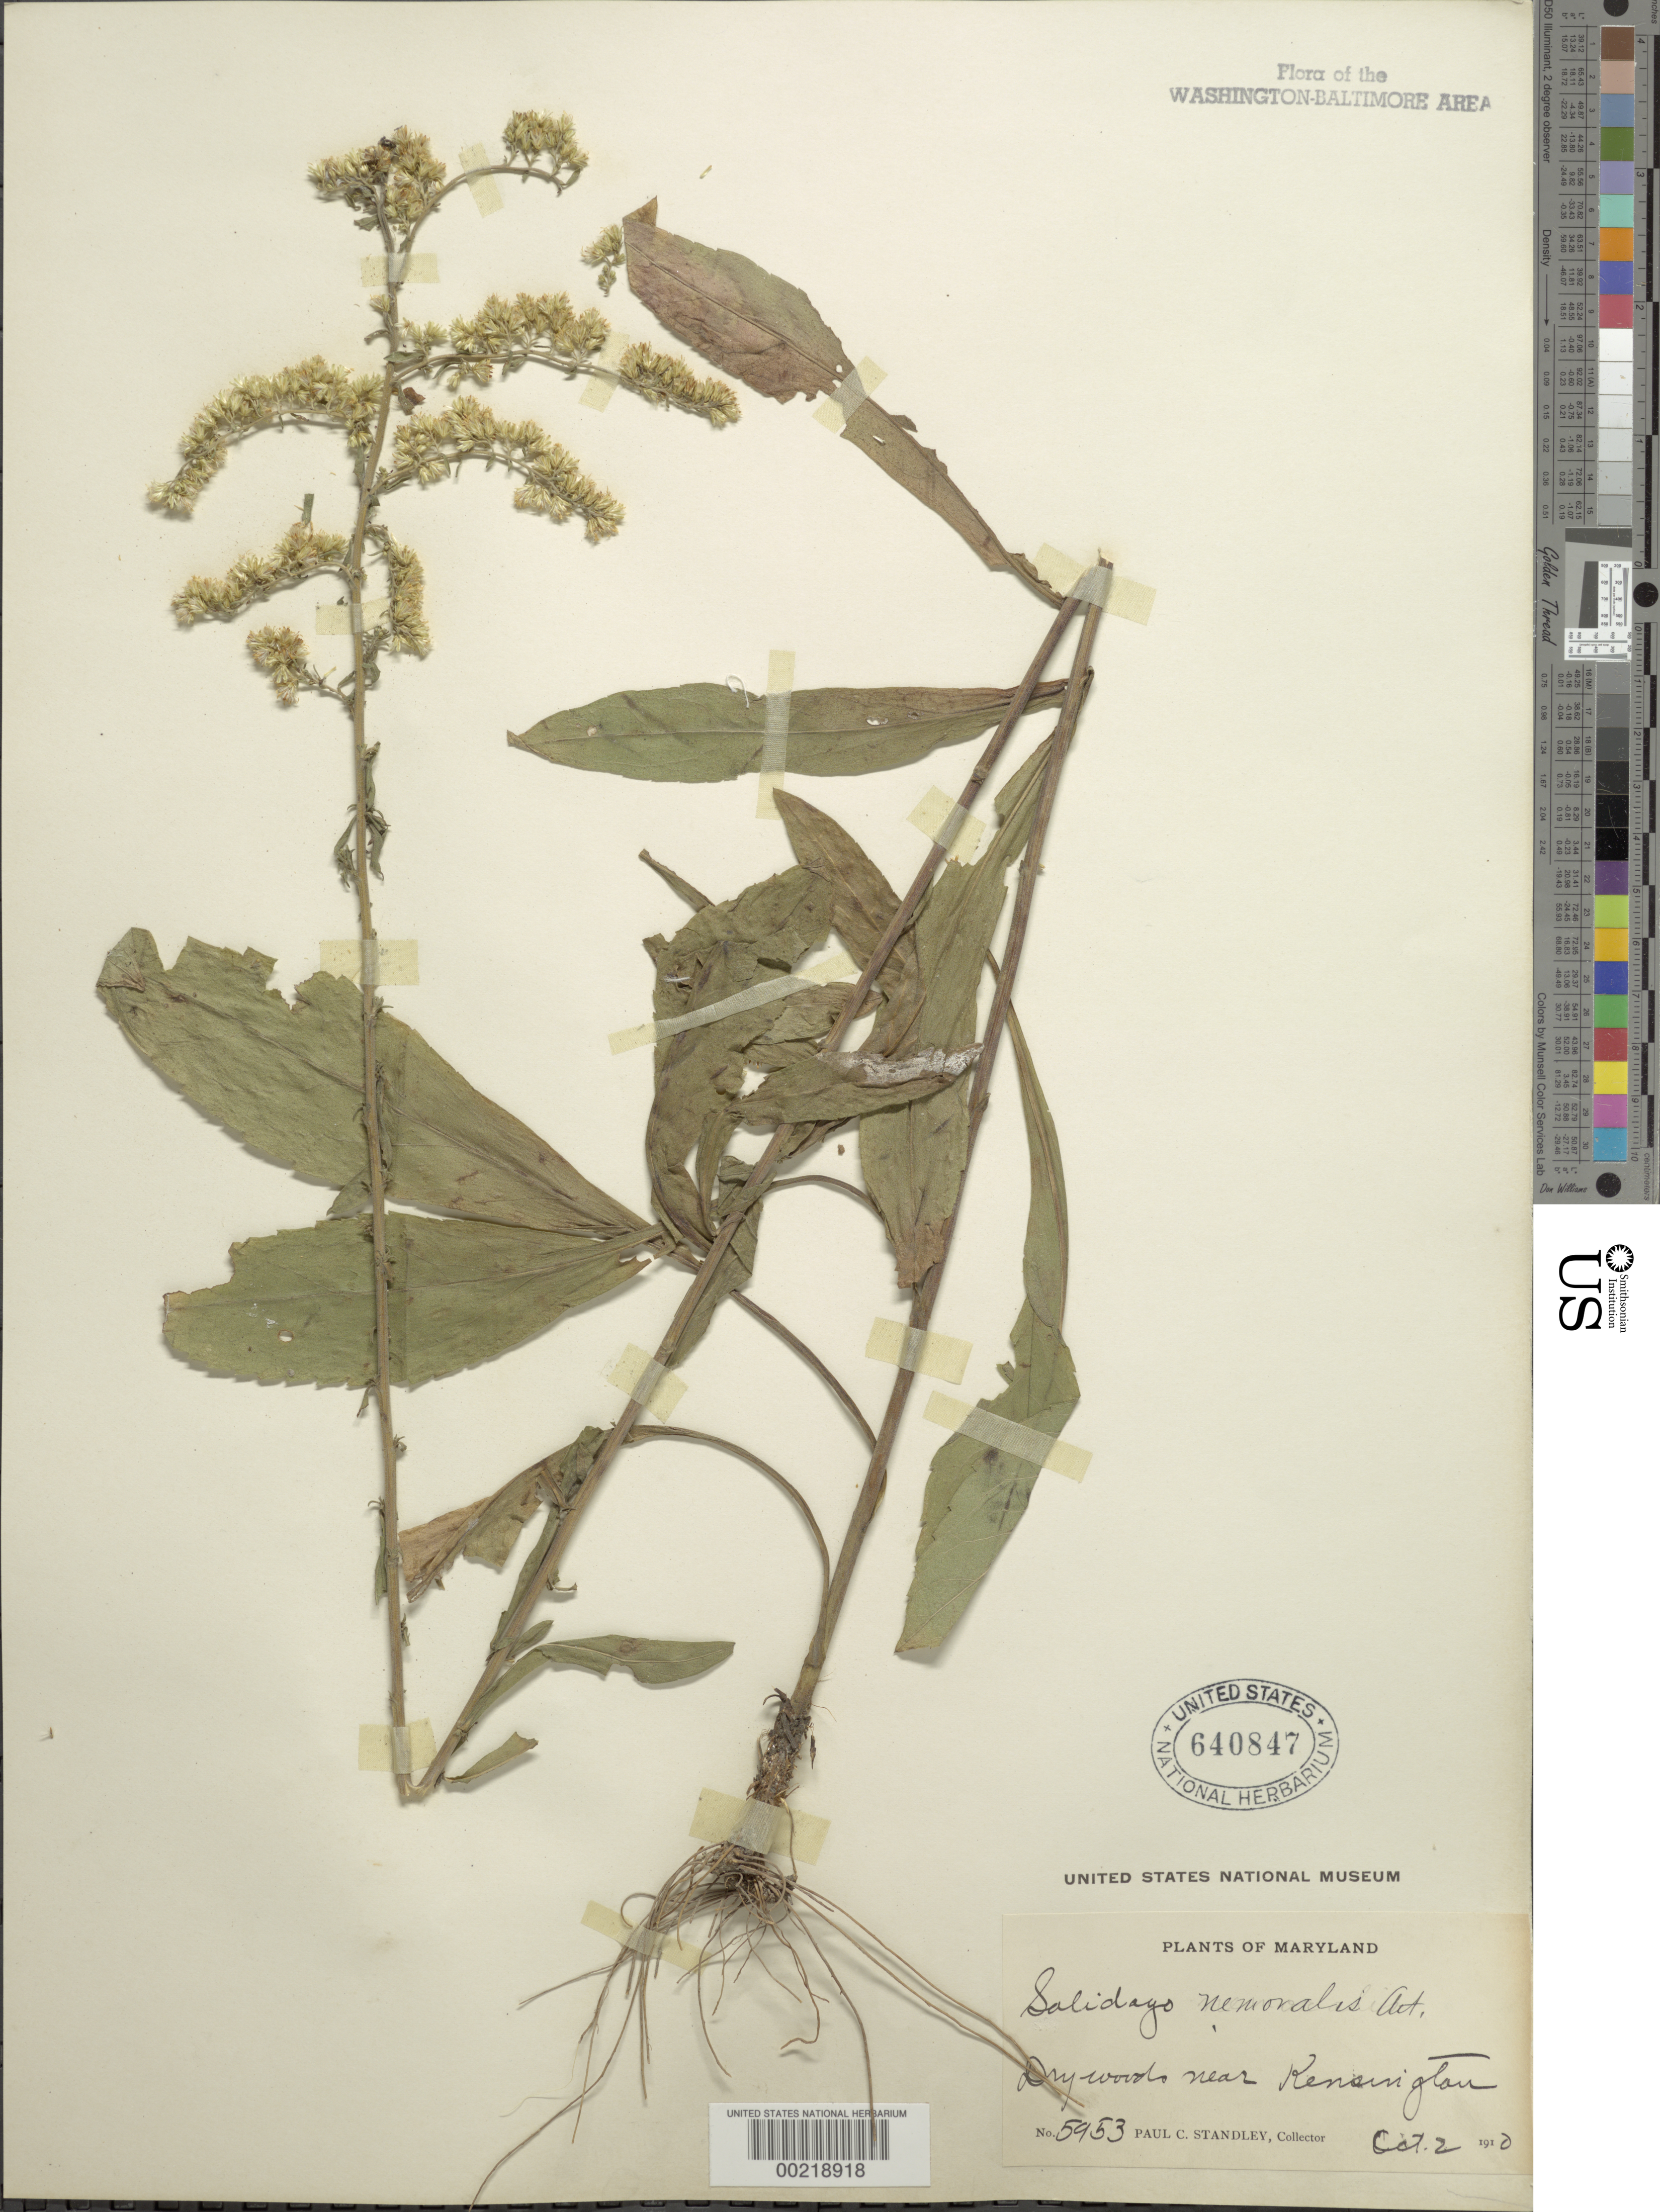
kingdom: Plantae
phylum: Tracheophyta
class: Magnoliopsida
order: Asterales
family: Asteraceae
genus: Solidago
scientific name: Solidago nemoralis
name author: Aiton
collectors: P. C. Standley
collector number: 5953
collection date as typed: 02 Oct 1910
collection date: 1910-10-02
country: United States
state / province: Maryland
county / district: Montgomery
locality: Kensington vicinity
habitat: Dry woods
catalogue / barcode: US 640847